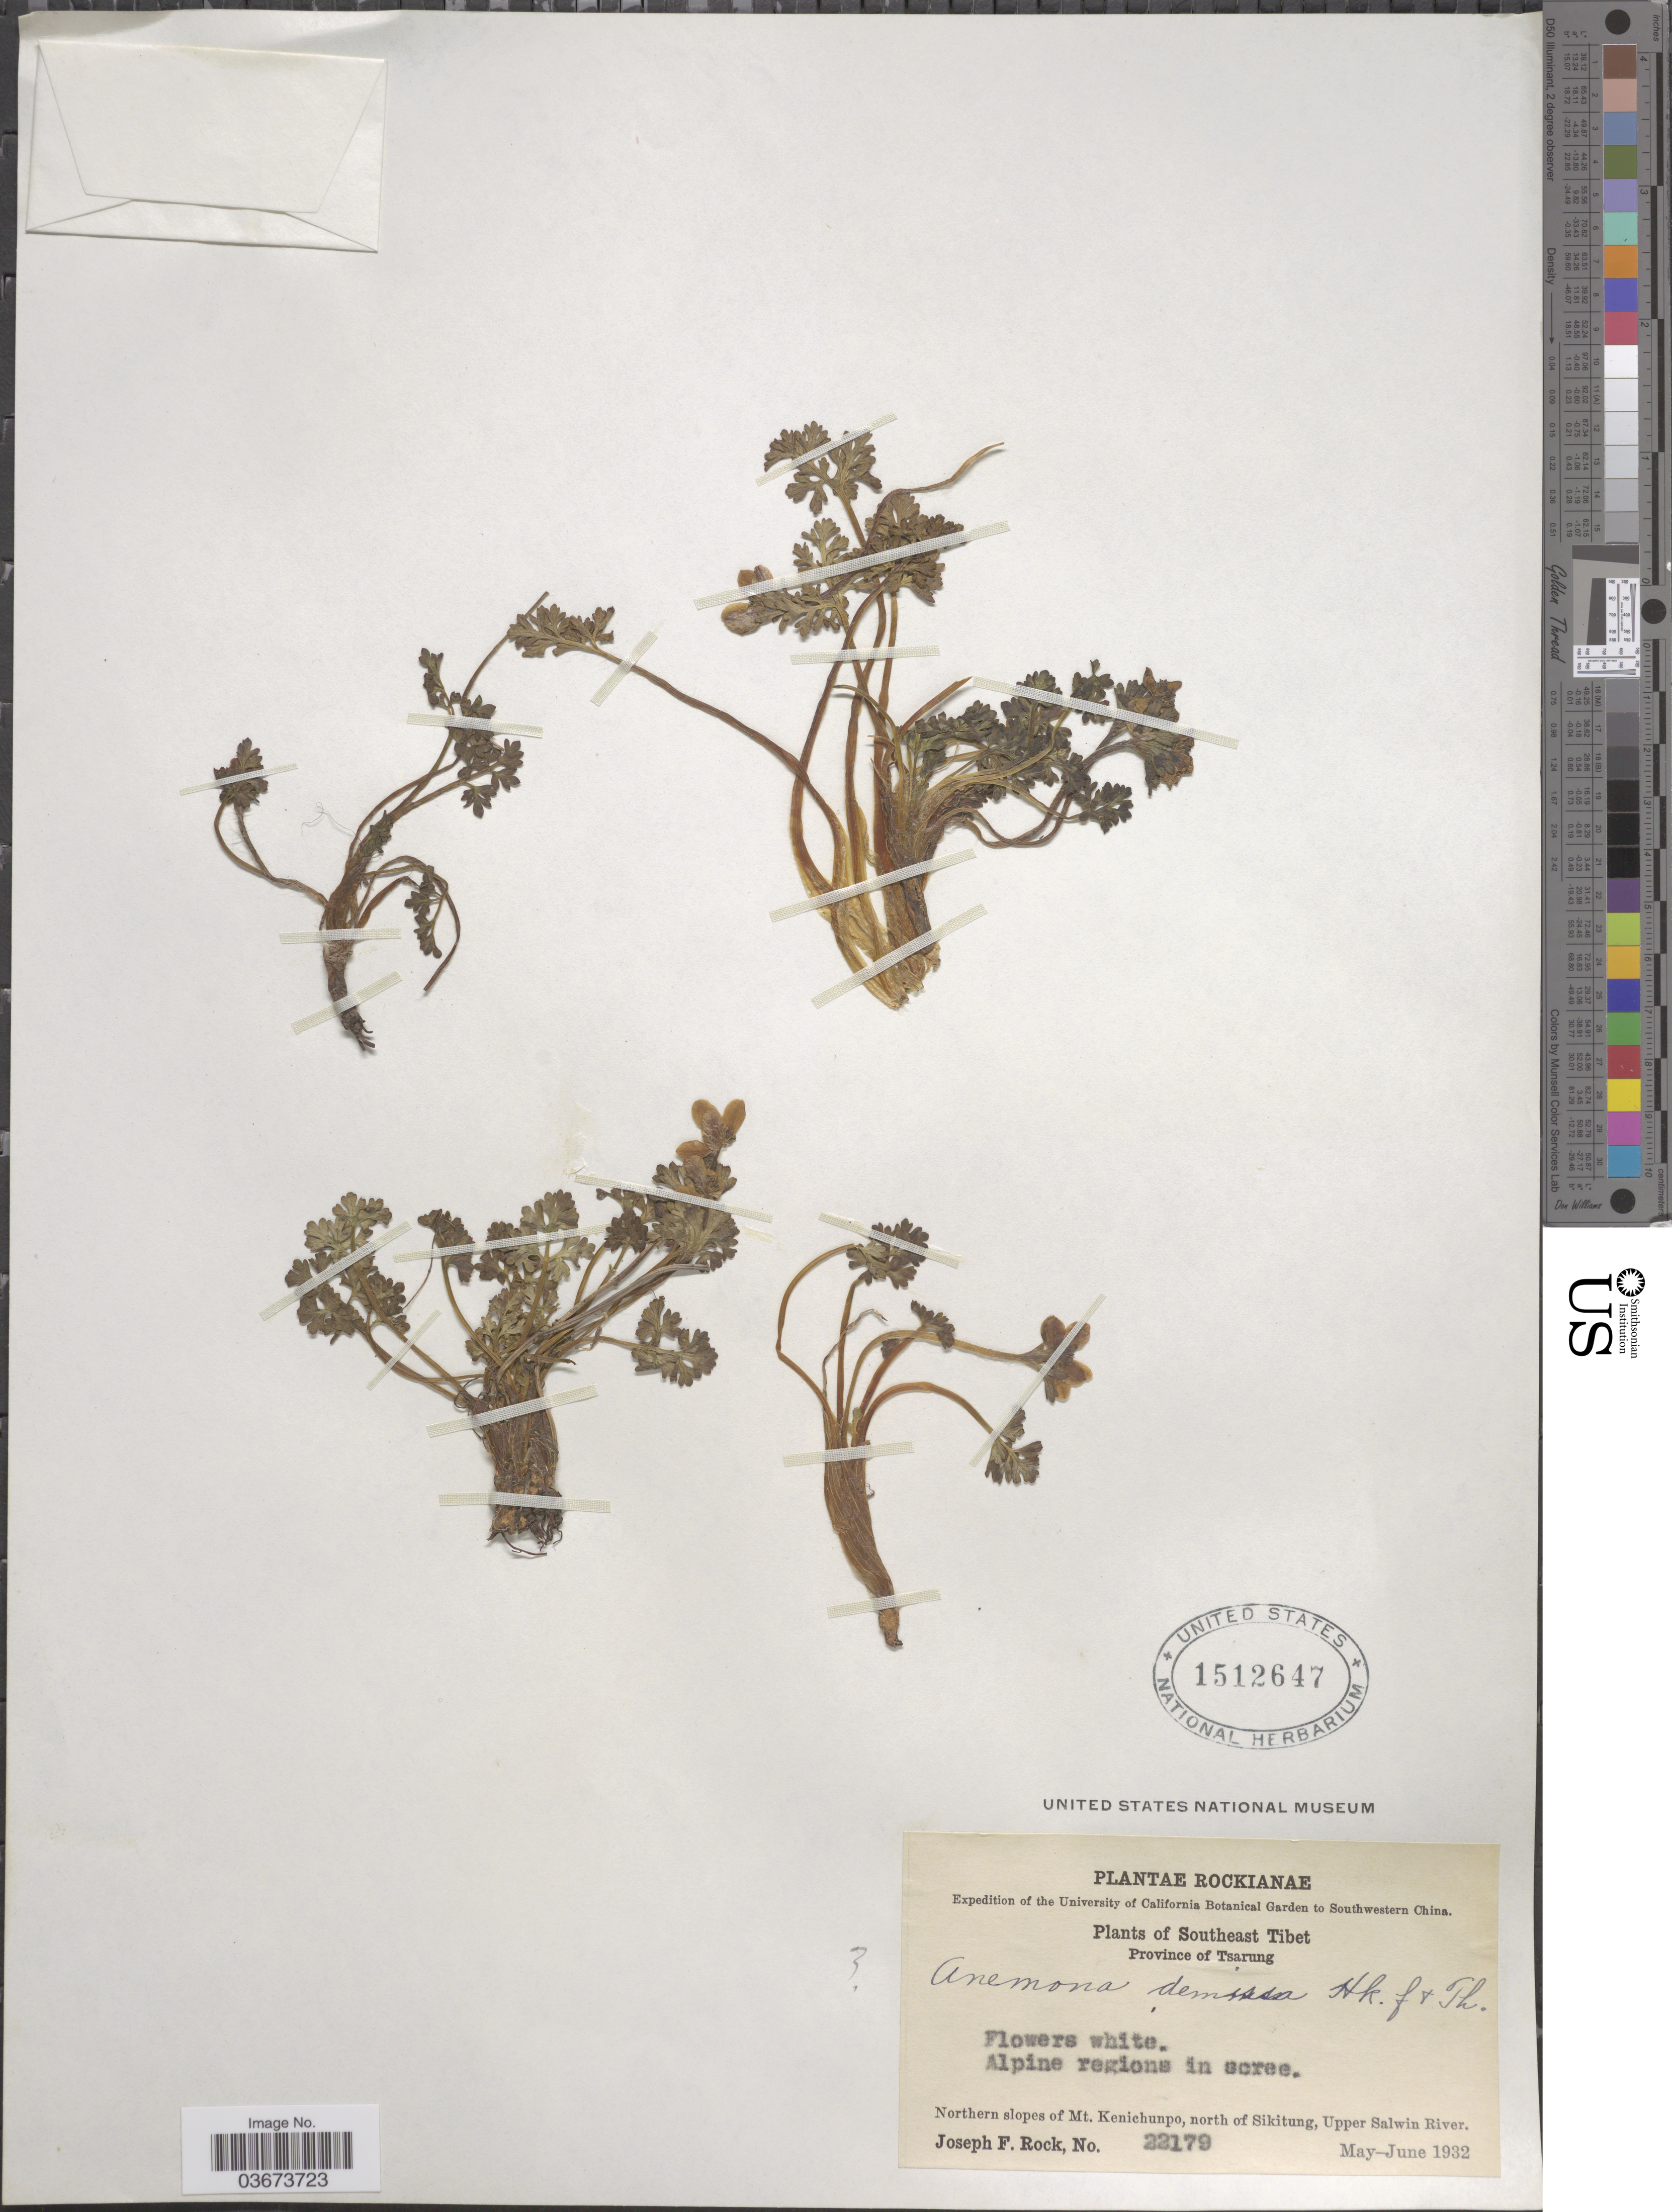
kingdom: Plantae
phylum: Tracheophyta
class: Magnoliopsida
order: Ranunculales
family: Ranunculaceae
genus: Anemone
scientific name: Anemone demissa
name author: (Thomson) Hook.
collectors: J. F. Rock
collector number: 22179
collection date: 1932-05/1932-06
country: China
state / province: Xizang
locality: Southwestern China. Southeast Tibet. Province of Tsarung. Northern slopes of Mt. Kenichunpo, north of Sikitung, Upper Salwin River.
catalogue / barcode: US 1512647